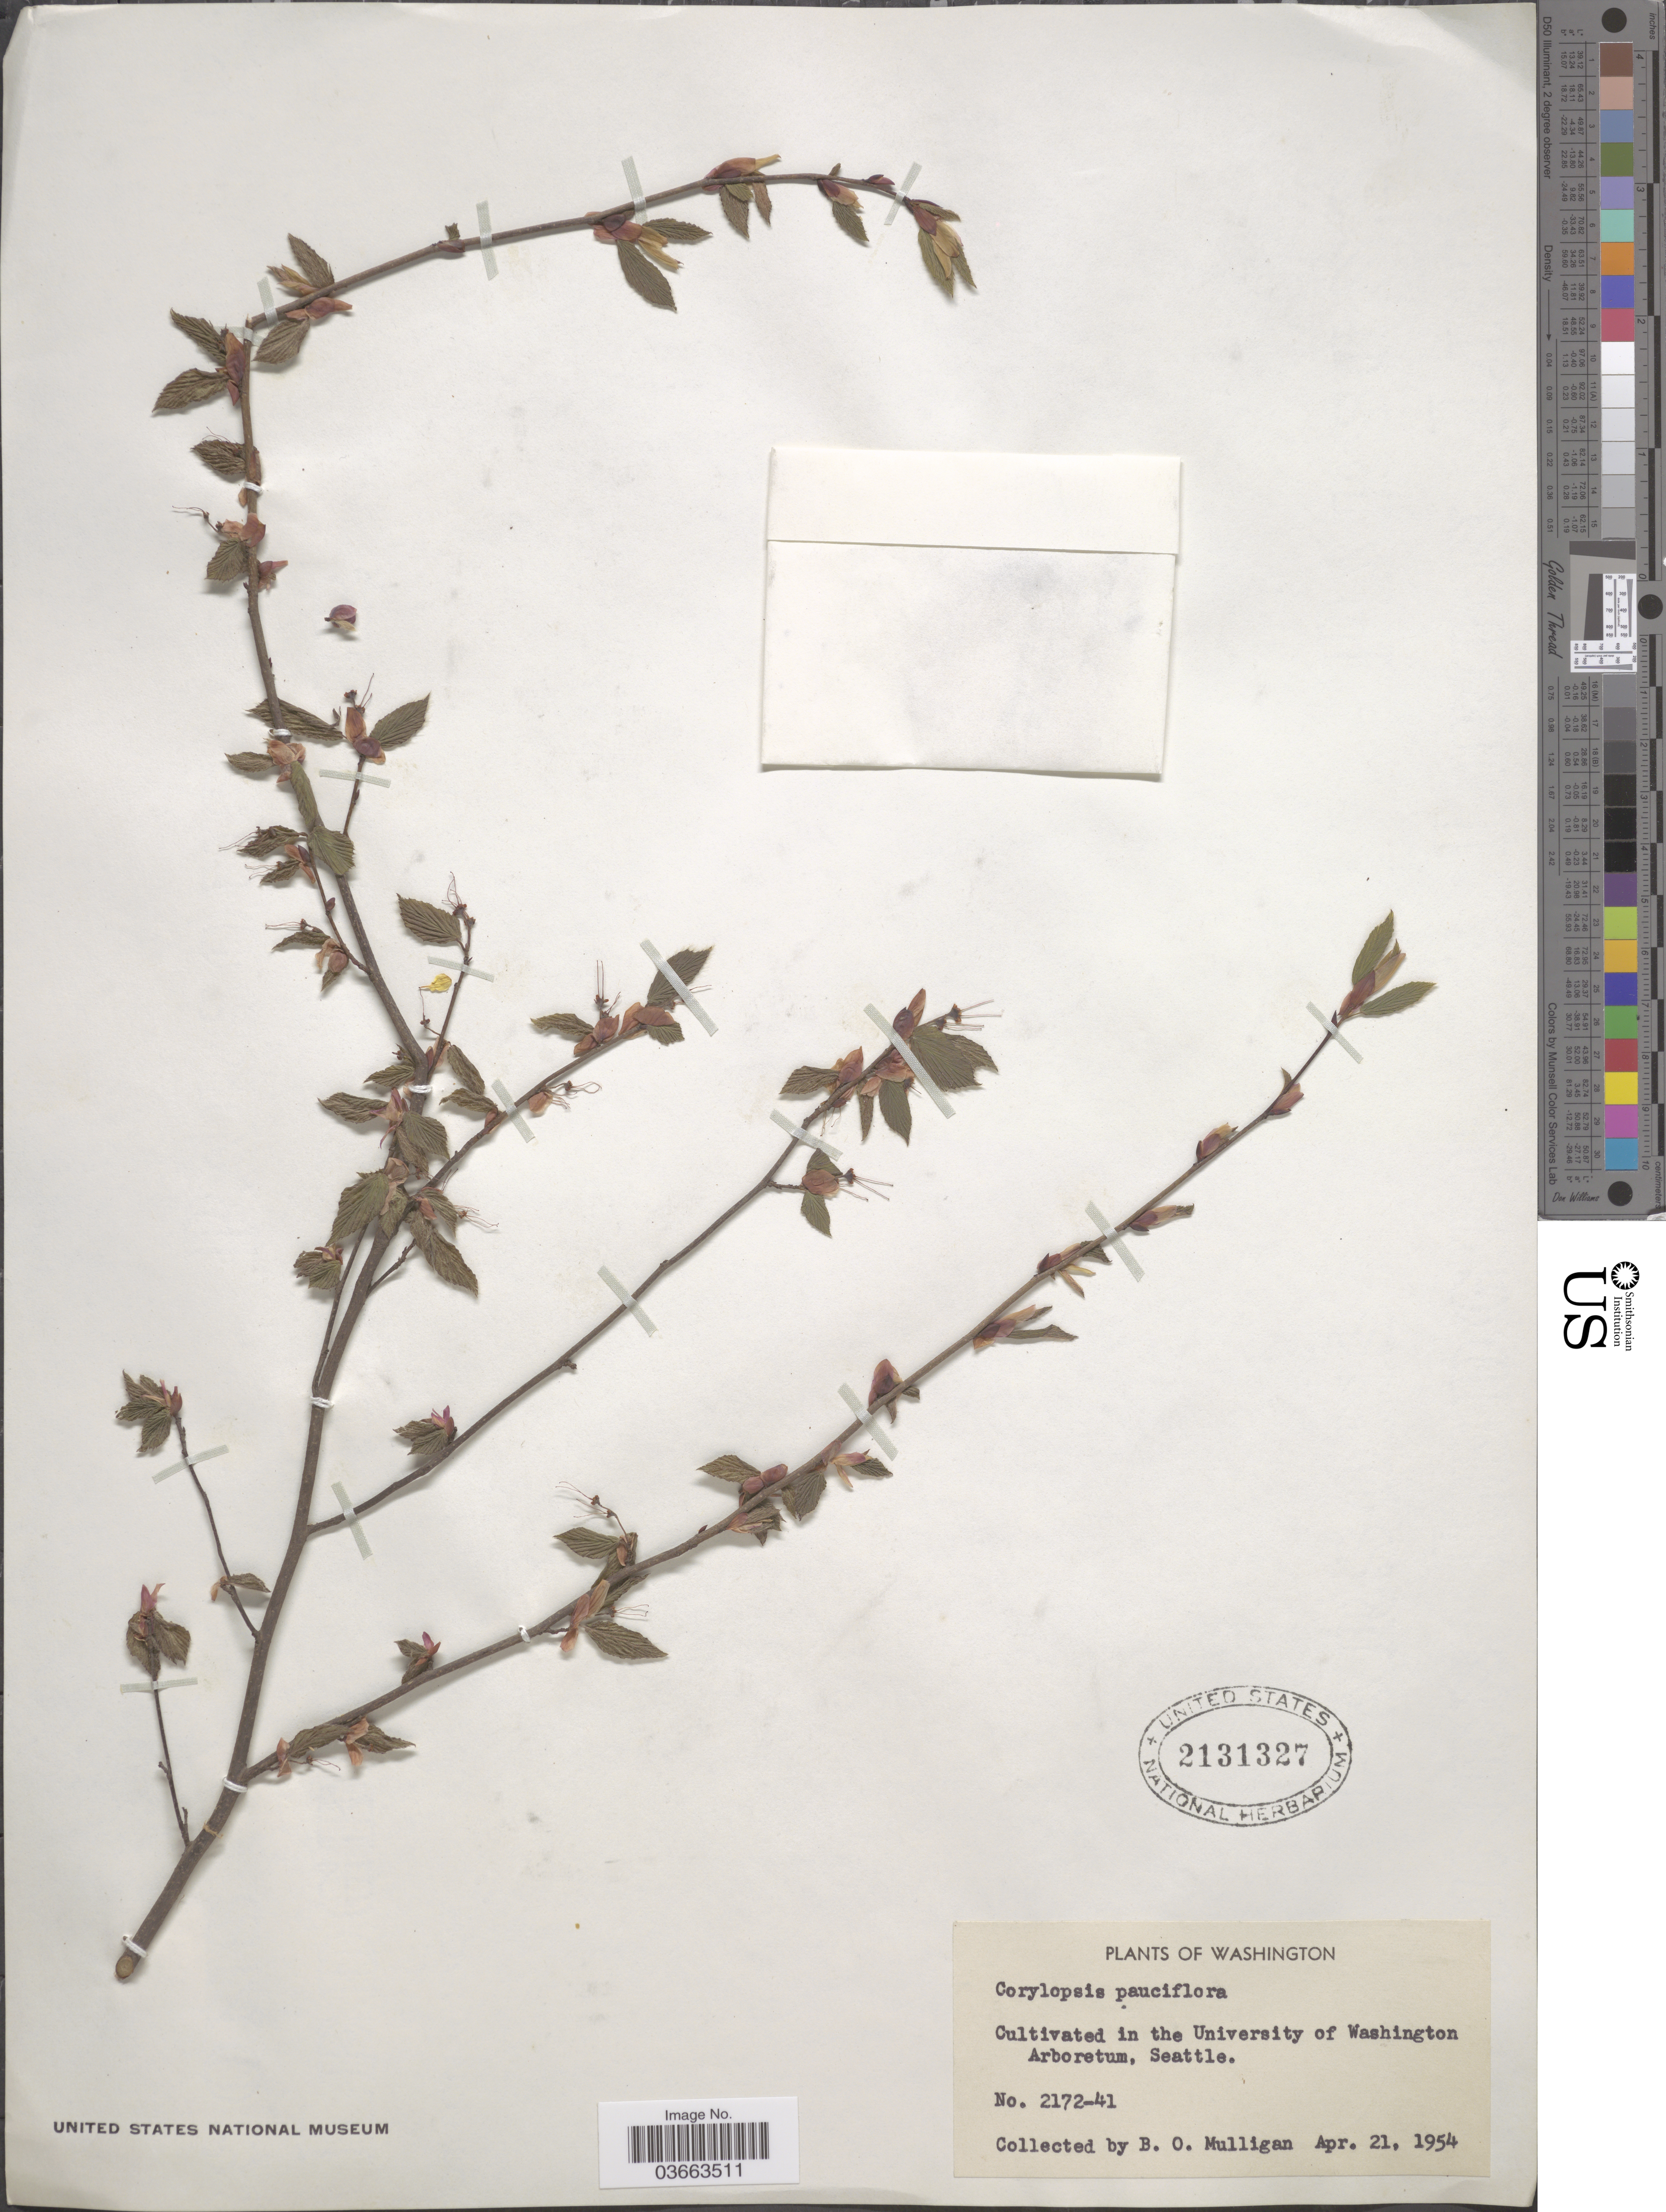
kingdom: Plantae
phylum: Tracheophyta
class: Magnoliopsida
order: Saxifragales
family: Hamamelidaceae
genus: Corylopsis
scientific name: Corylopsis pauciflora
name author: Siebold & Zucc.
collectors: B. Mulligan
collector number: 2172-41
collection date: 1954-04-21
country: United States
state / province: Washington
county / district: King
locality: University of Washington Arboretum, Seattle.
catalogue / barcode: US 2131327